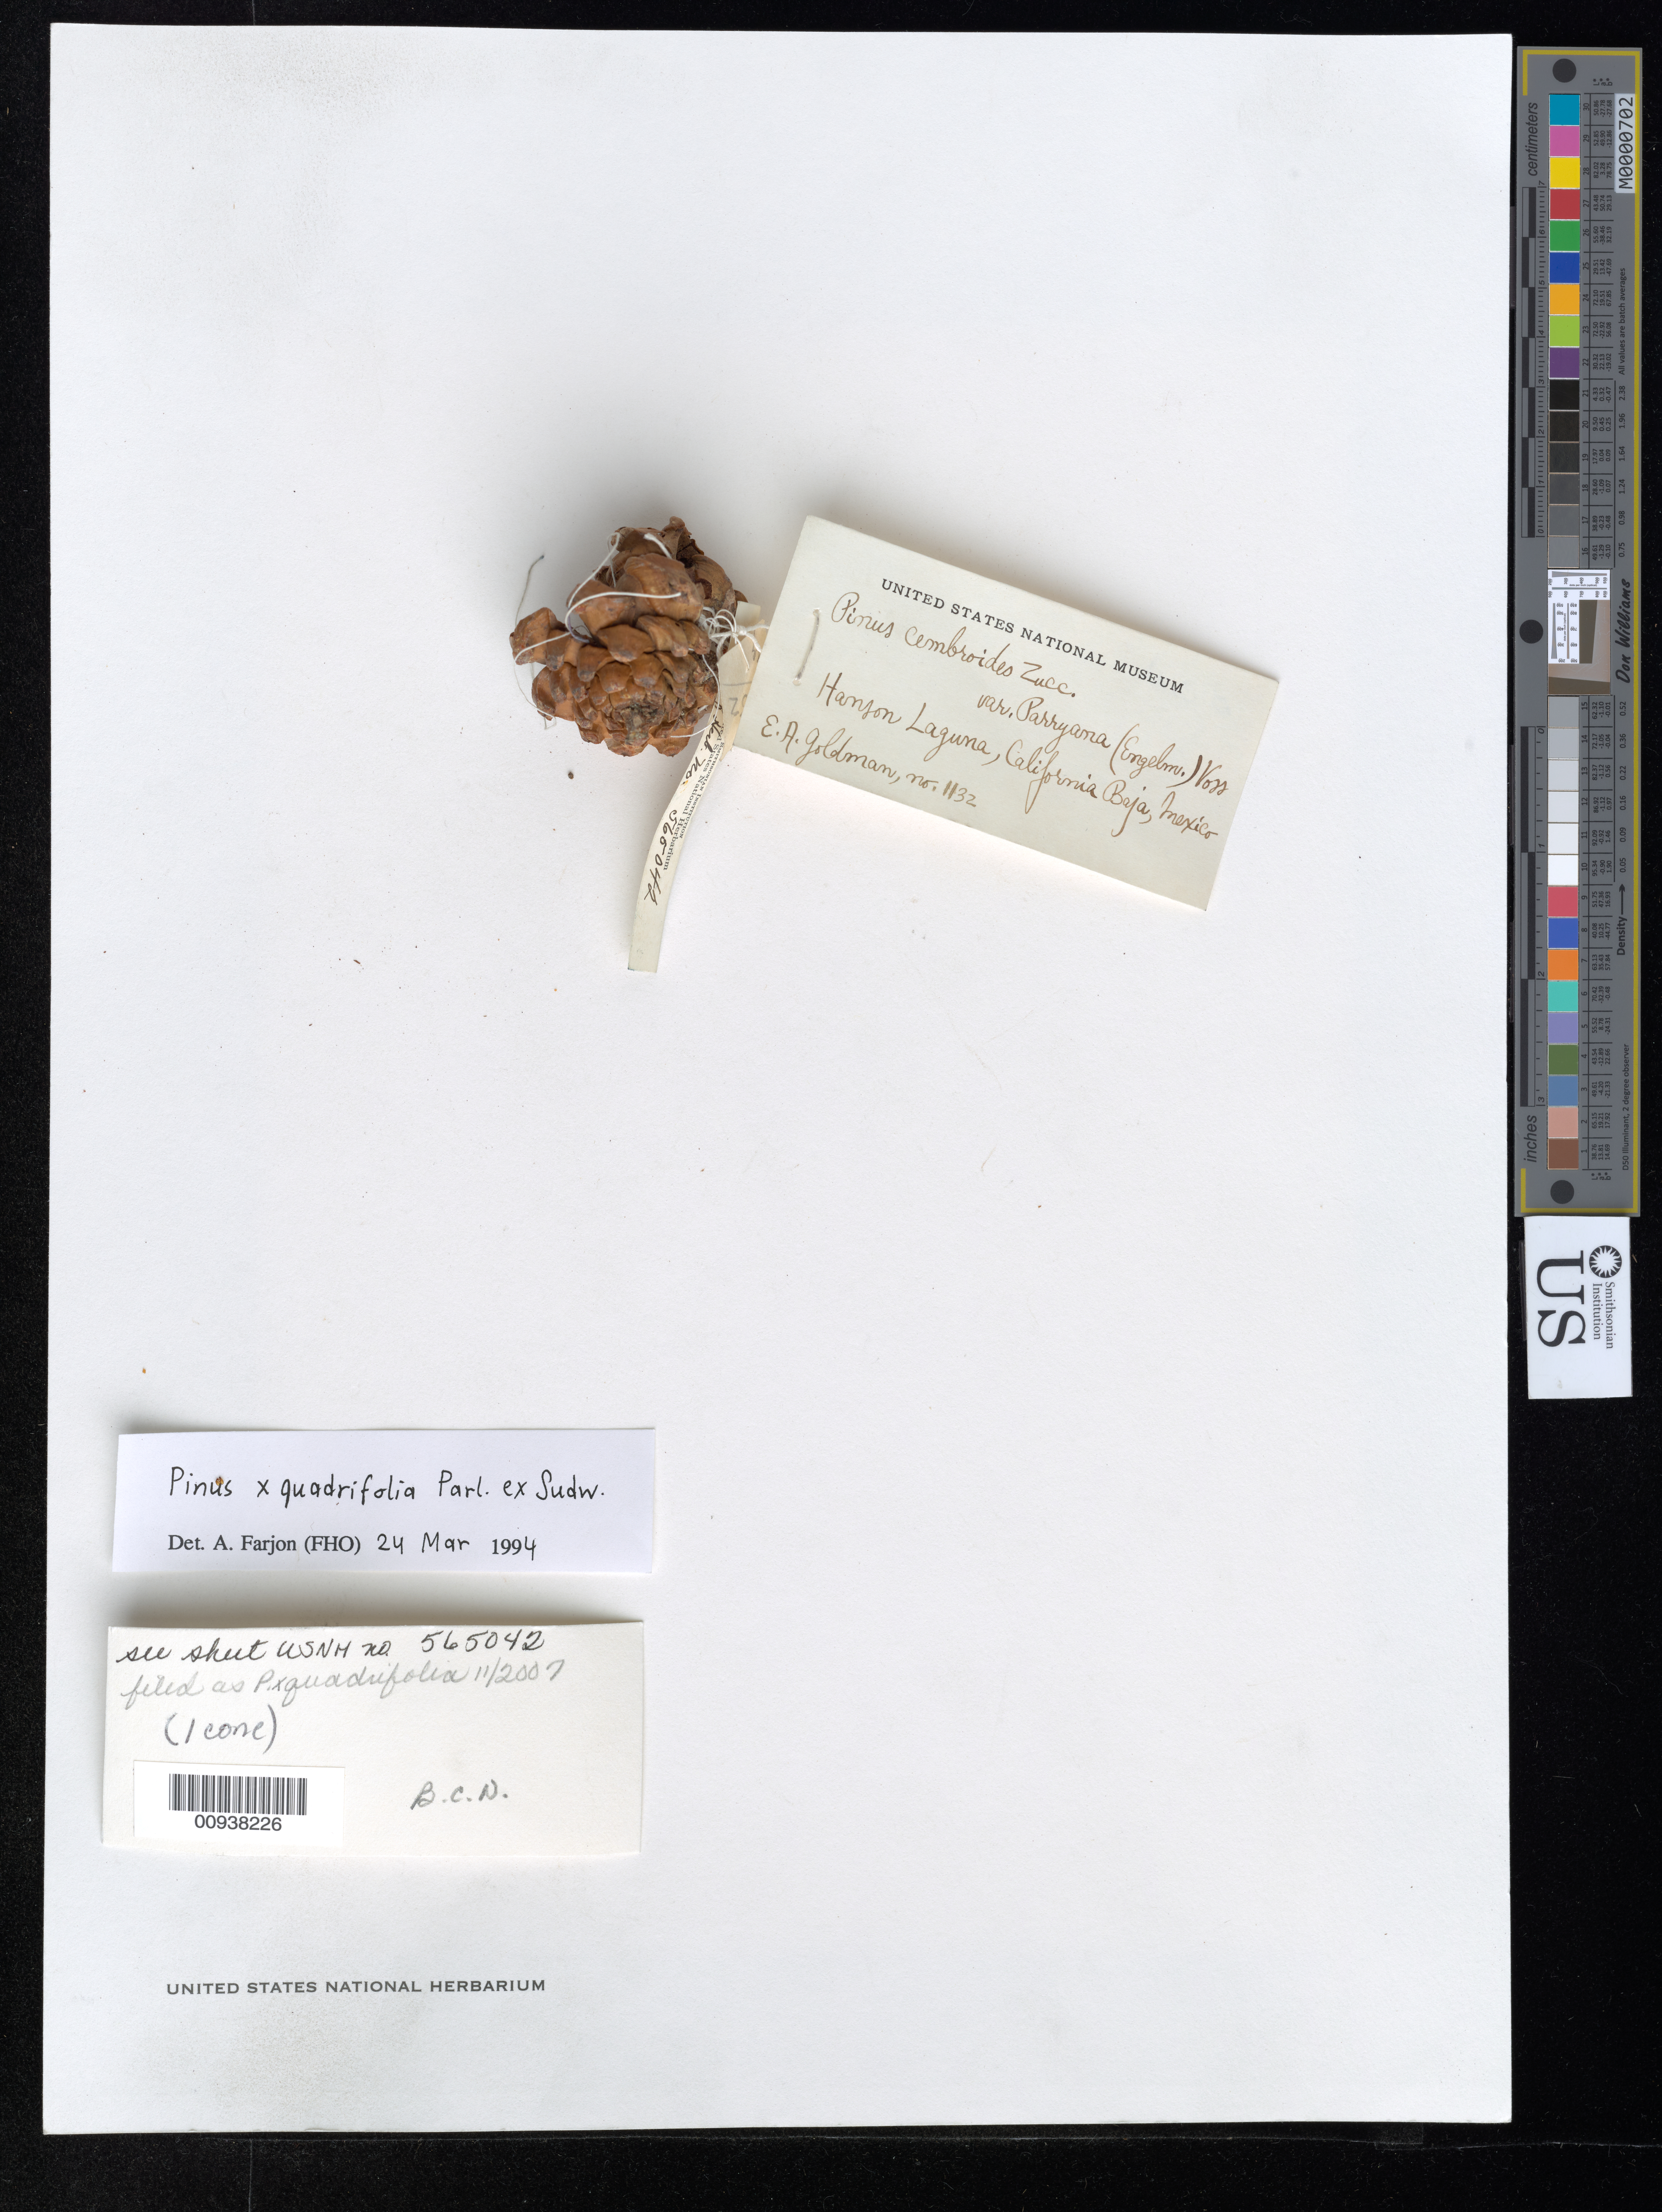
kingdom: Plantae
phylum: Tracheophyta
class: Pinopsida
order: Pinales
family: Pinaceae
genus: Pinus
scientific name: Pinus x quadrifolia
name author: Parl. ex Sudw.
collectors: E. A. Goldman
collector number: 1132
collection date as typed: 02 Jun 1905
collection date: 1905-06-02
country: Mexico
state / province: Baja California Norte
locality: Hanson Laguna, Hanson Laguna Mts.